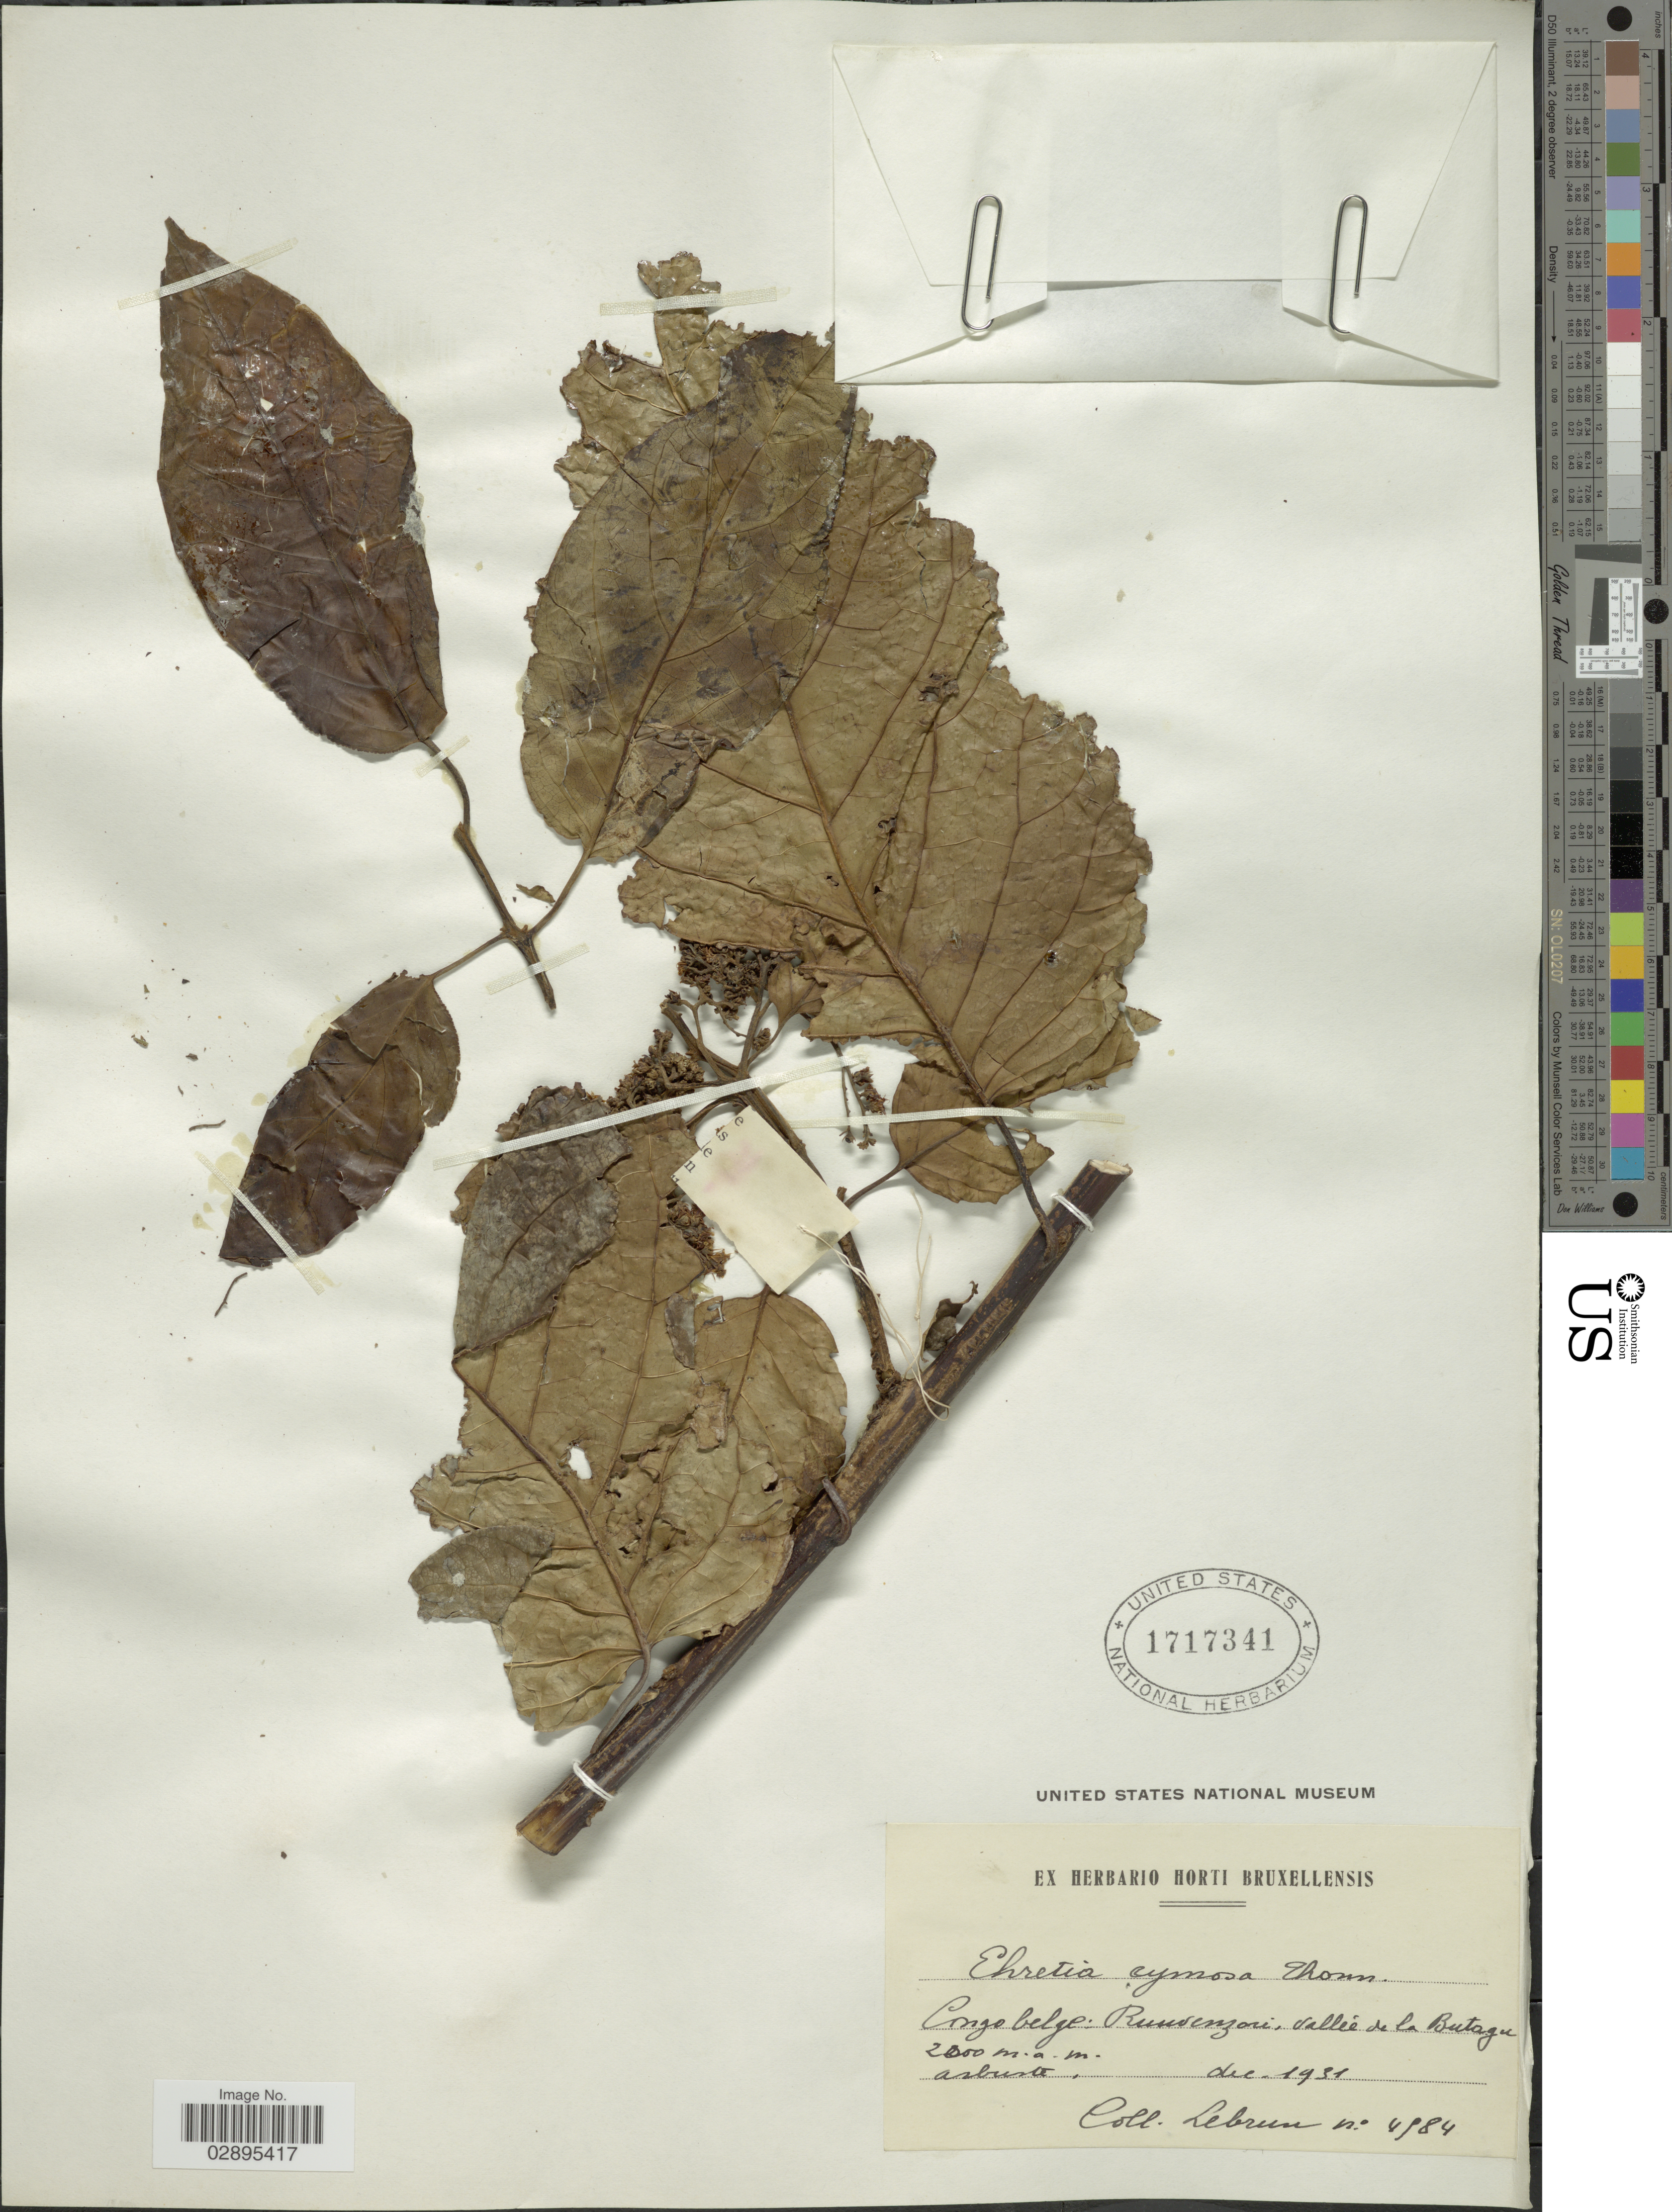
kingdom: Plantae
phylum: Tracheophyta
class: Magnoliopsida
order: Boraginales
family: Ehretiaceae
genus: Ehretia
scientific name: Ehretia cymosa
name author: Thonn.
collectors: J.A. Lebrun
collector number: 4585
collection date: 1931-12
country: Congo, Democratic Republic of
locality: Congo Belge: Ruwenzori, vallée de la Butagu.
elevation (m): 2000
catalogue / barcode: US 1717341